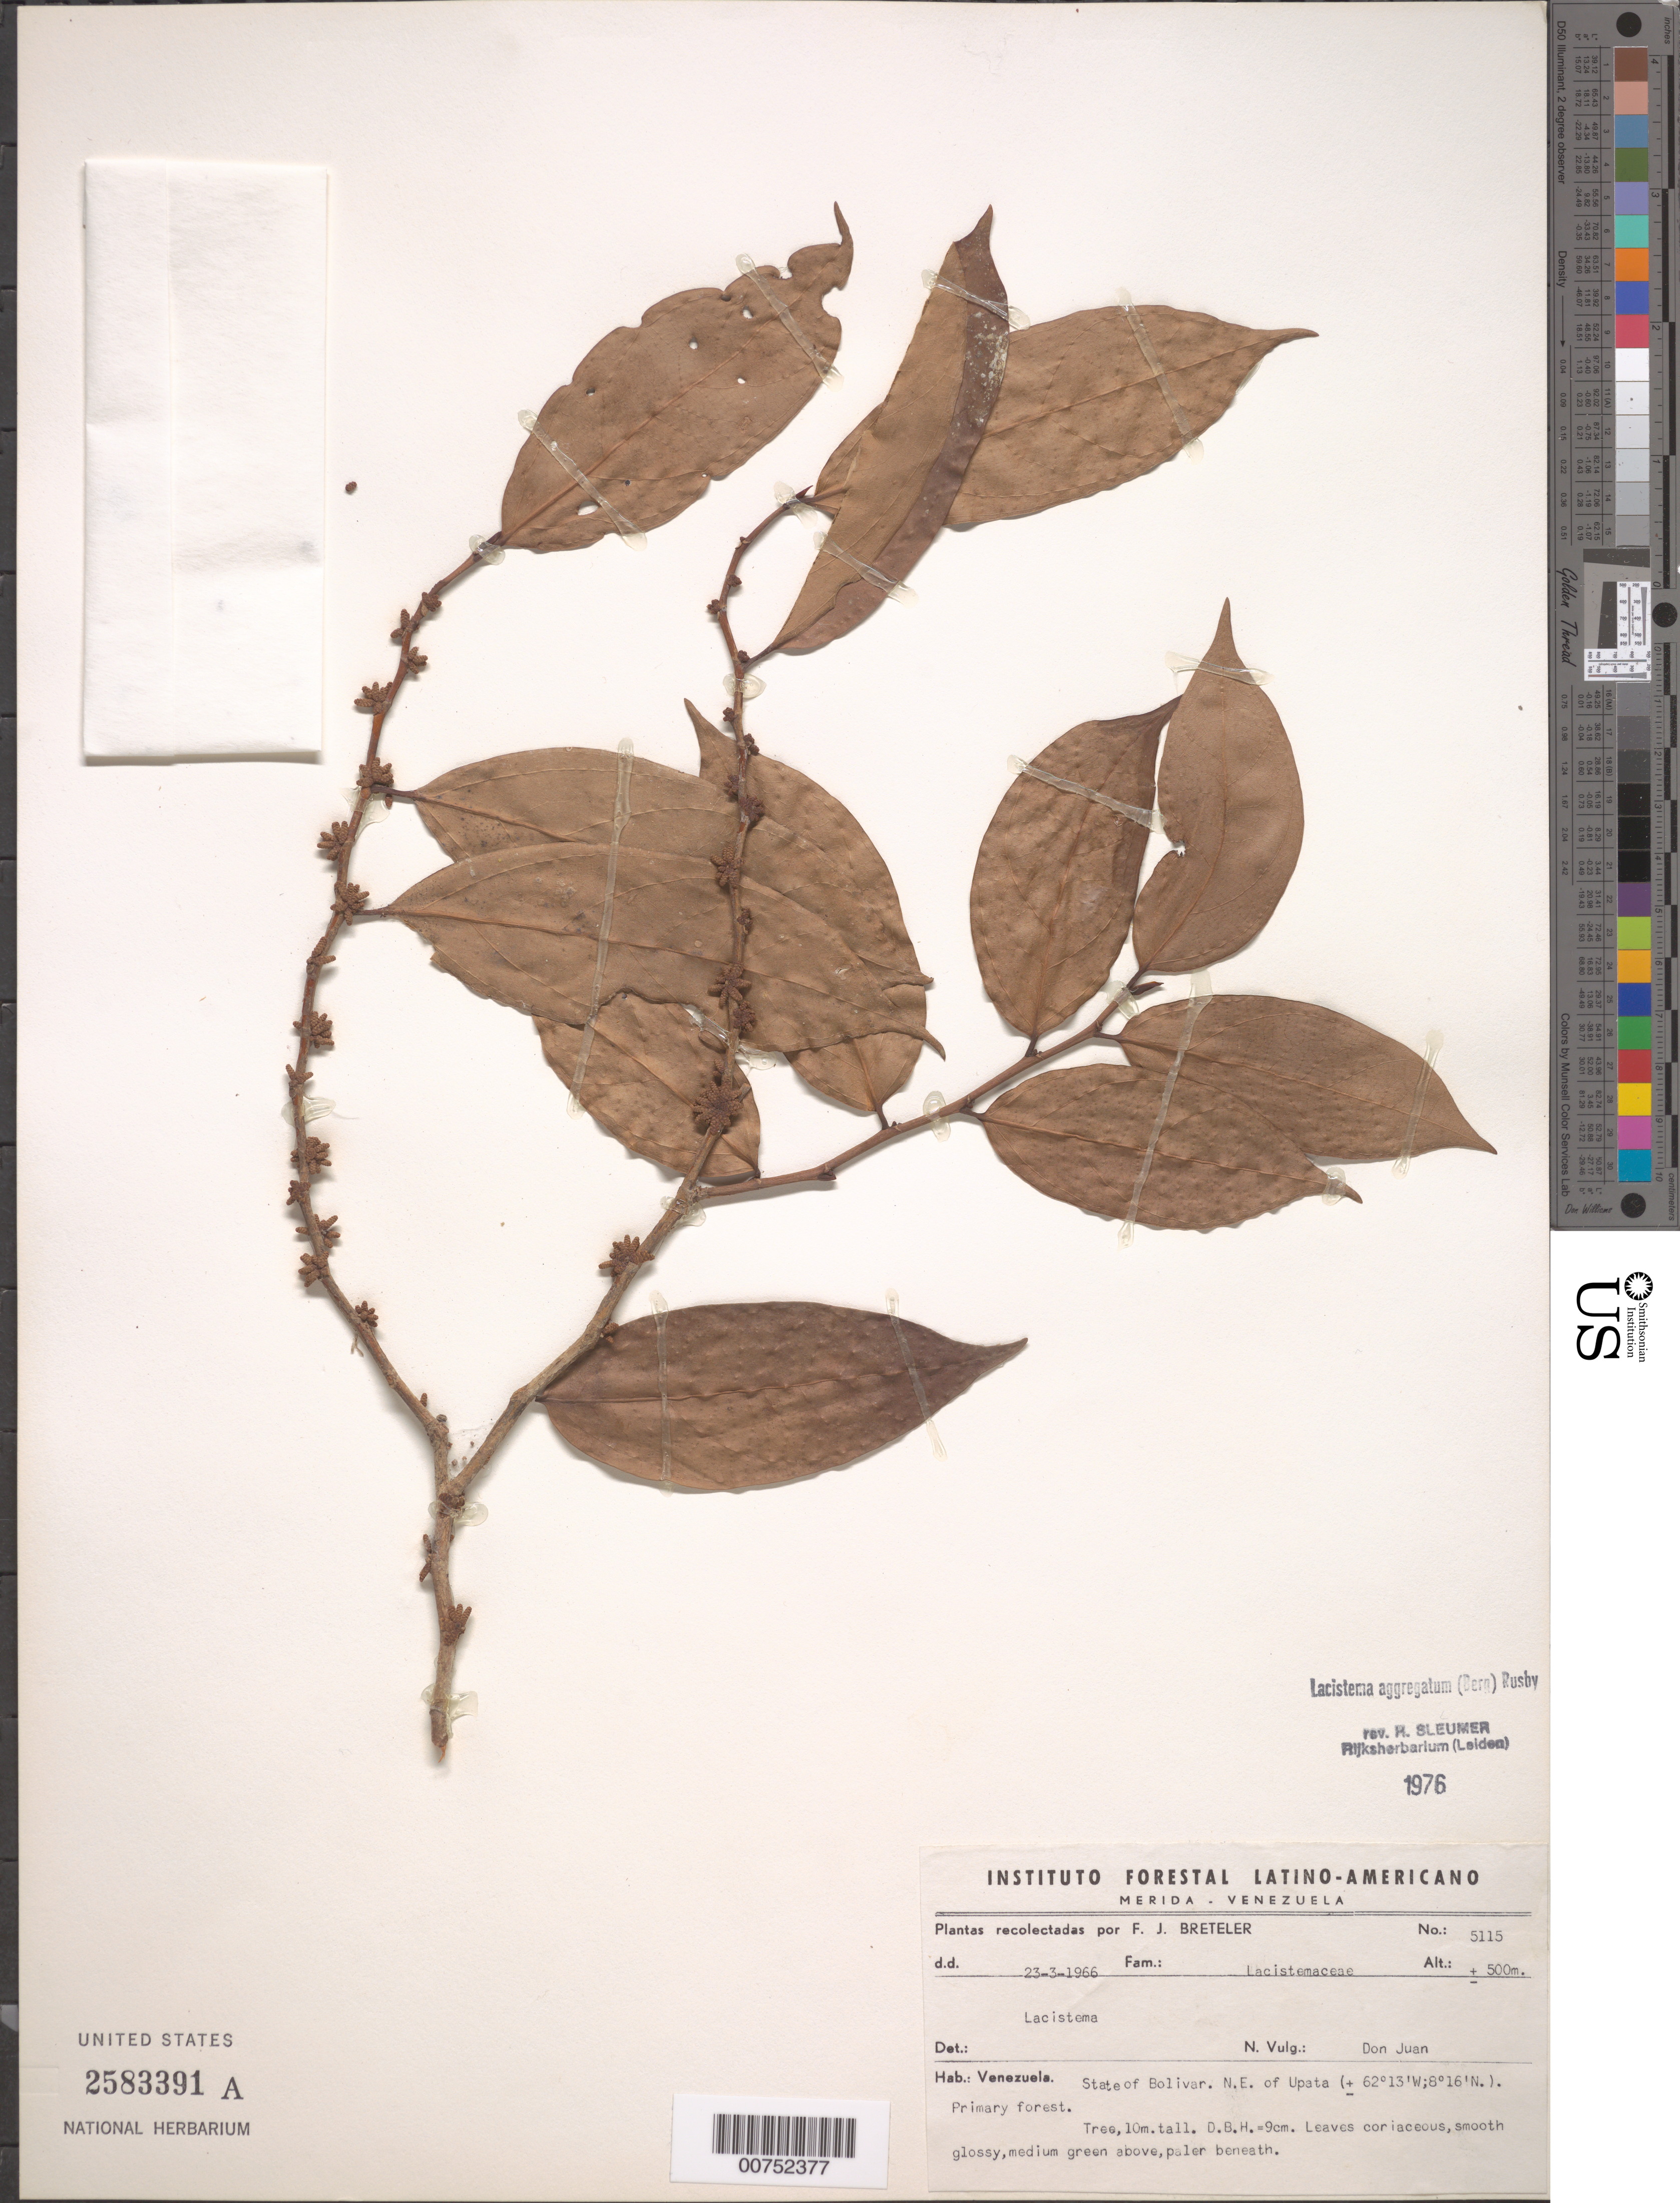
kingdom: Plantae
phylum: Tracheophyta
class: Magnoliopsida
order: Malpighiales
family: Lacistemataceae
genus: Lacistema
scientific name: Lacistema aggregatum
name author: (P.J. Bergius) Rusby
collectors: F. J. Breteler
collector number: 5115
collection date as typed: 23-Mar-66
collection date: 1966-03-23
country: Venezuela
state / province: Bolívar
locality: Upata, NE of, near El Paraiso camp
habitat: Primary forest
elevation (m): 500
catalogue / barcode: US 2583391A